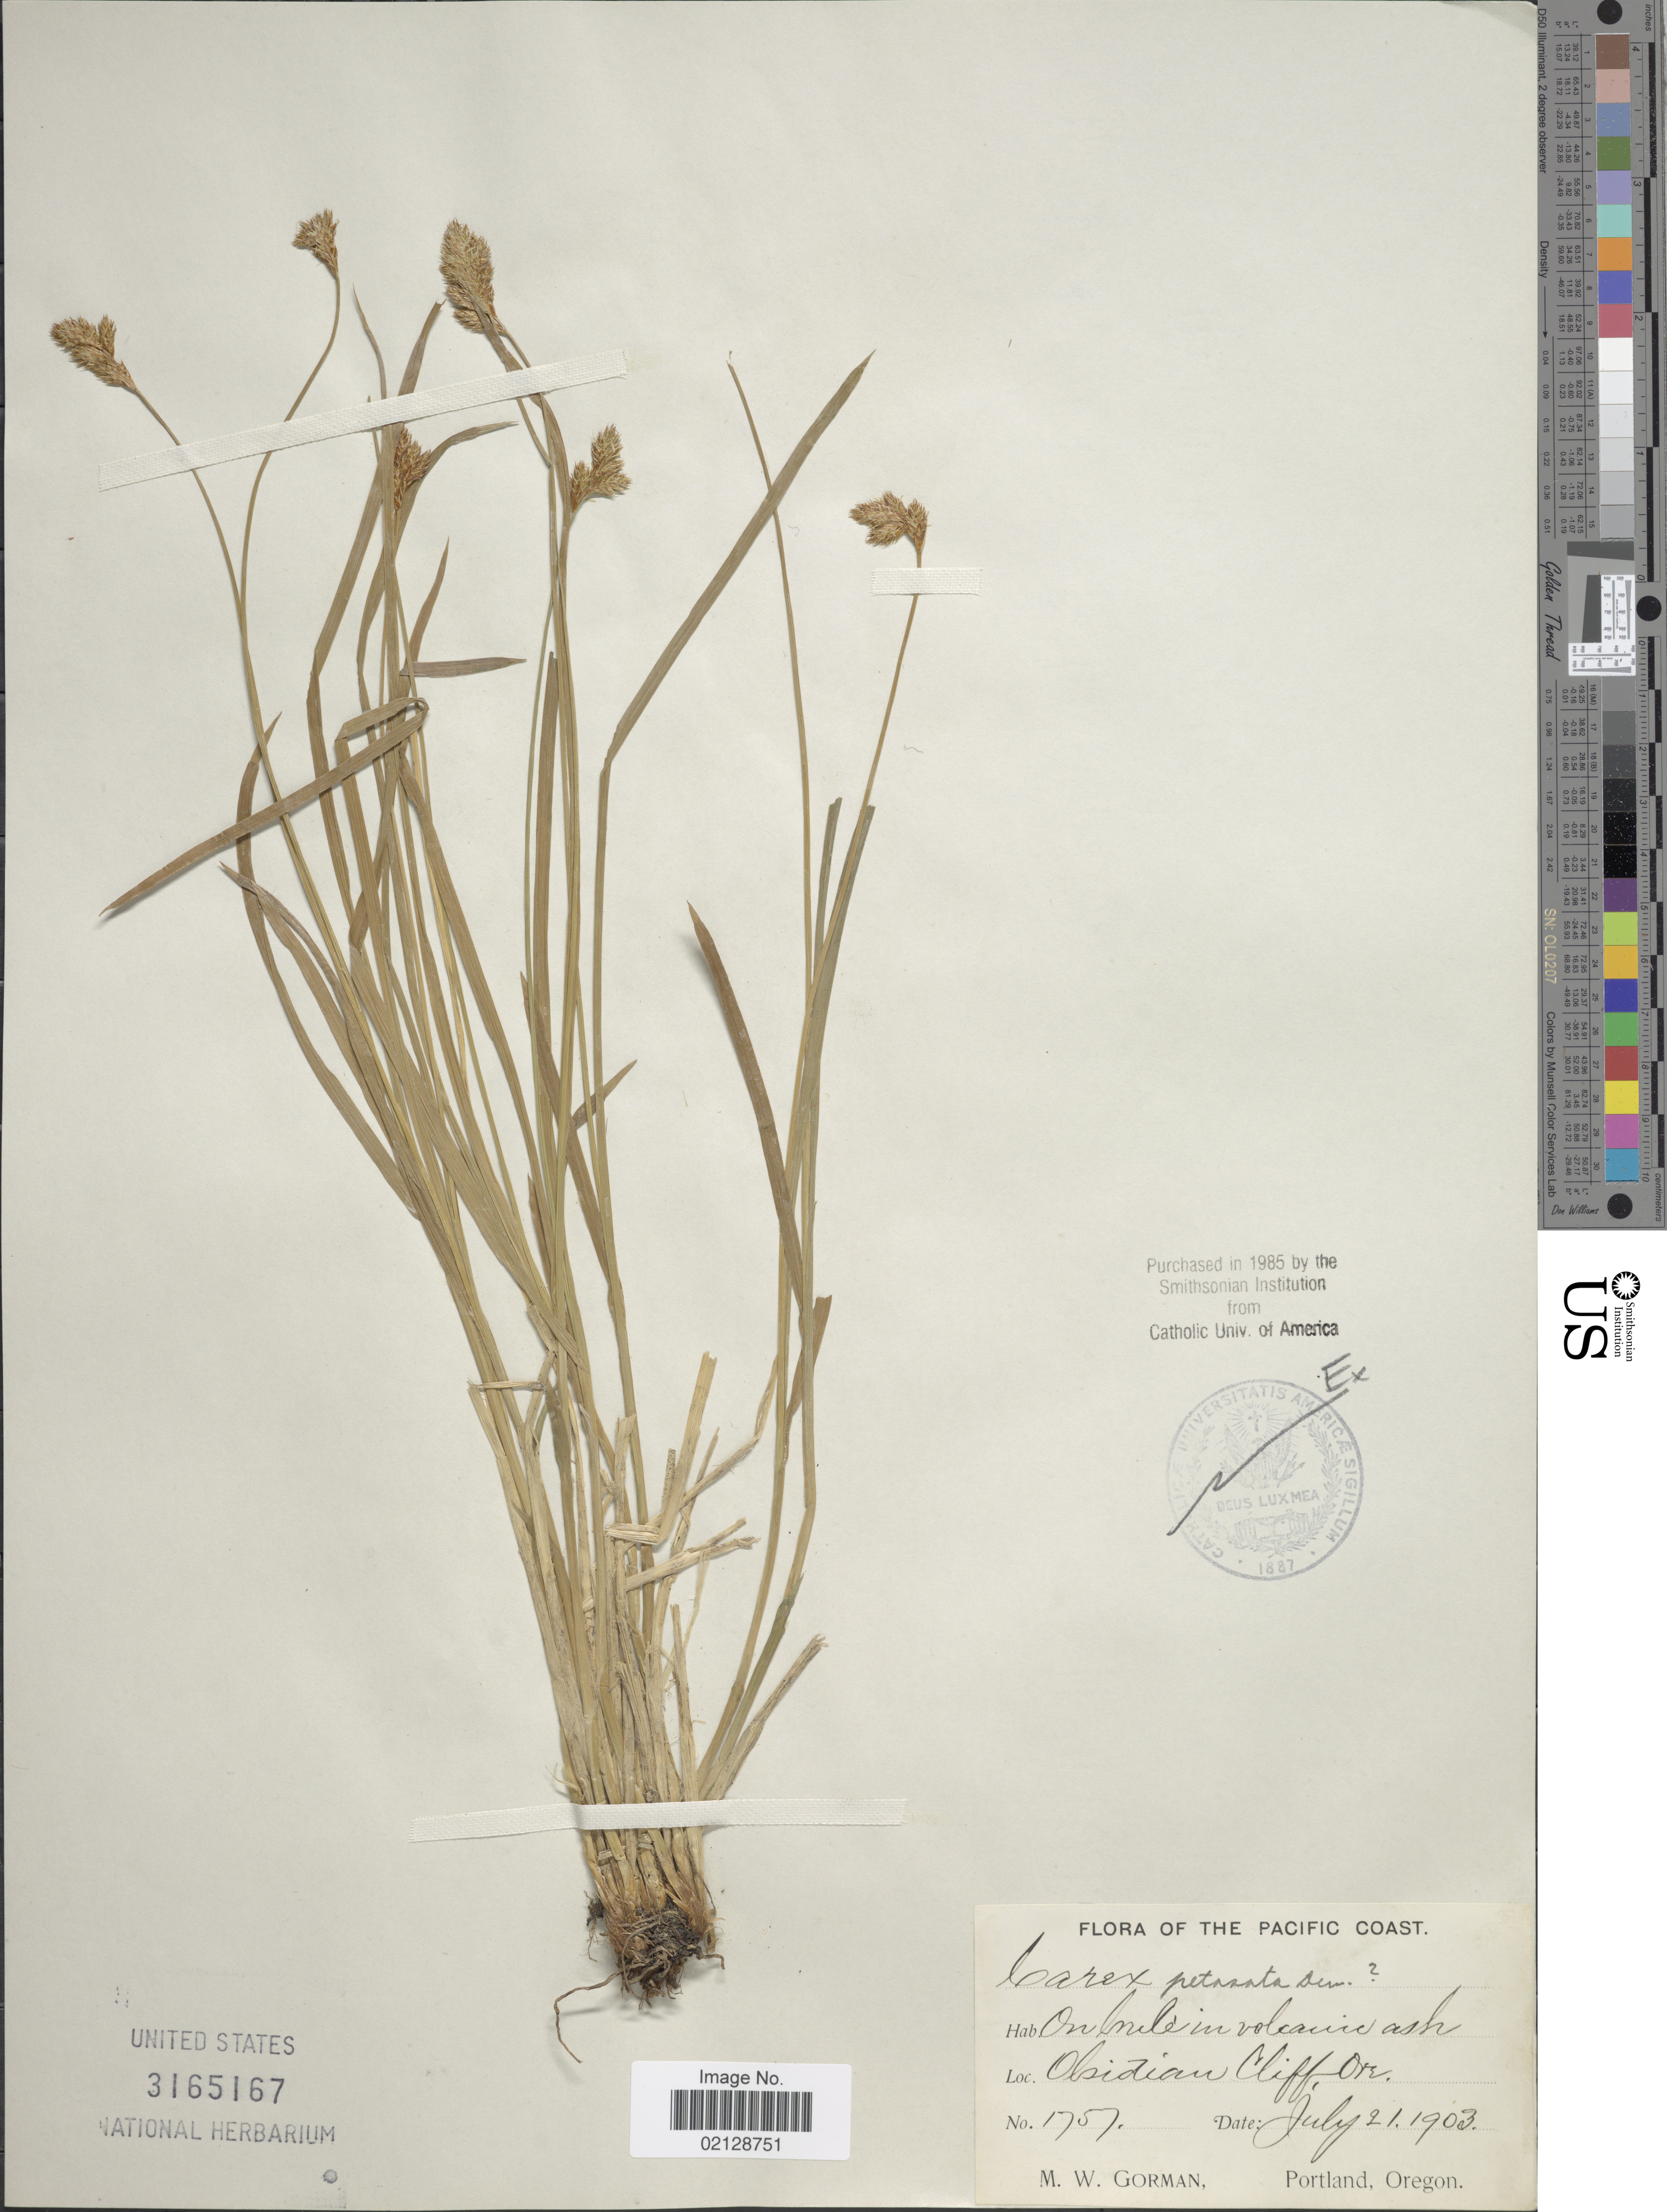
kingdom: Plantae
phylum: Tracheophyta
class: Liliopsida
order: Poales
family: Cyperaceae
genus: Carex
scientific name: Carex petasata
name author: Dewey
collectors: M. W. Gorman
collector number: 1757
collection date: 1903-07-21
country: United States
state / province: Oregon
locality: Obsidian Cliff, Ore.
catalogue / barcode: US 3165167